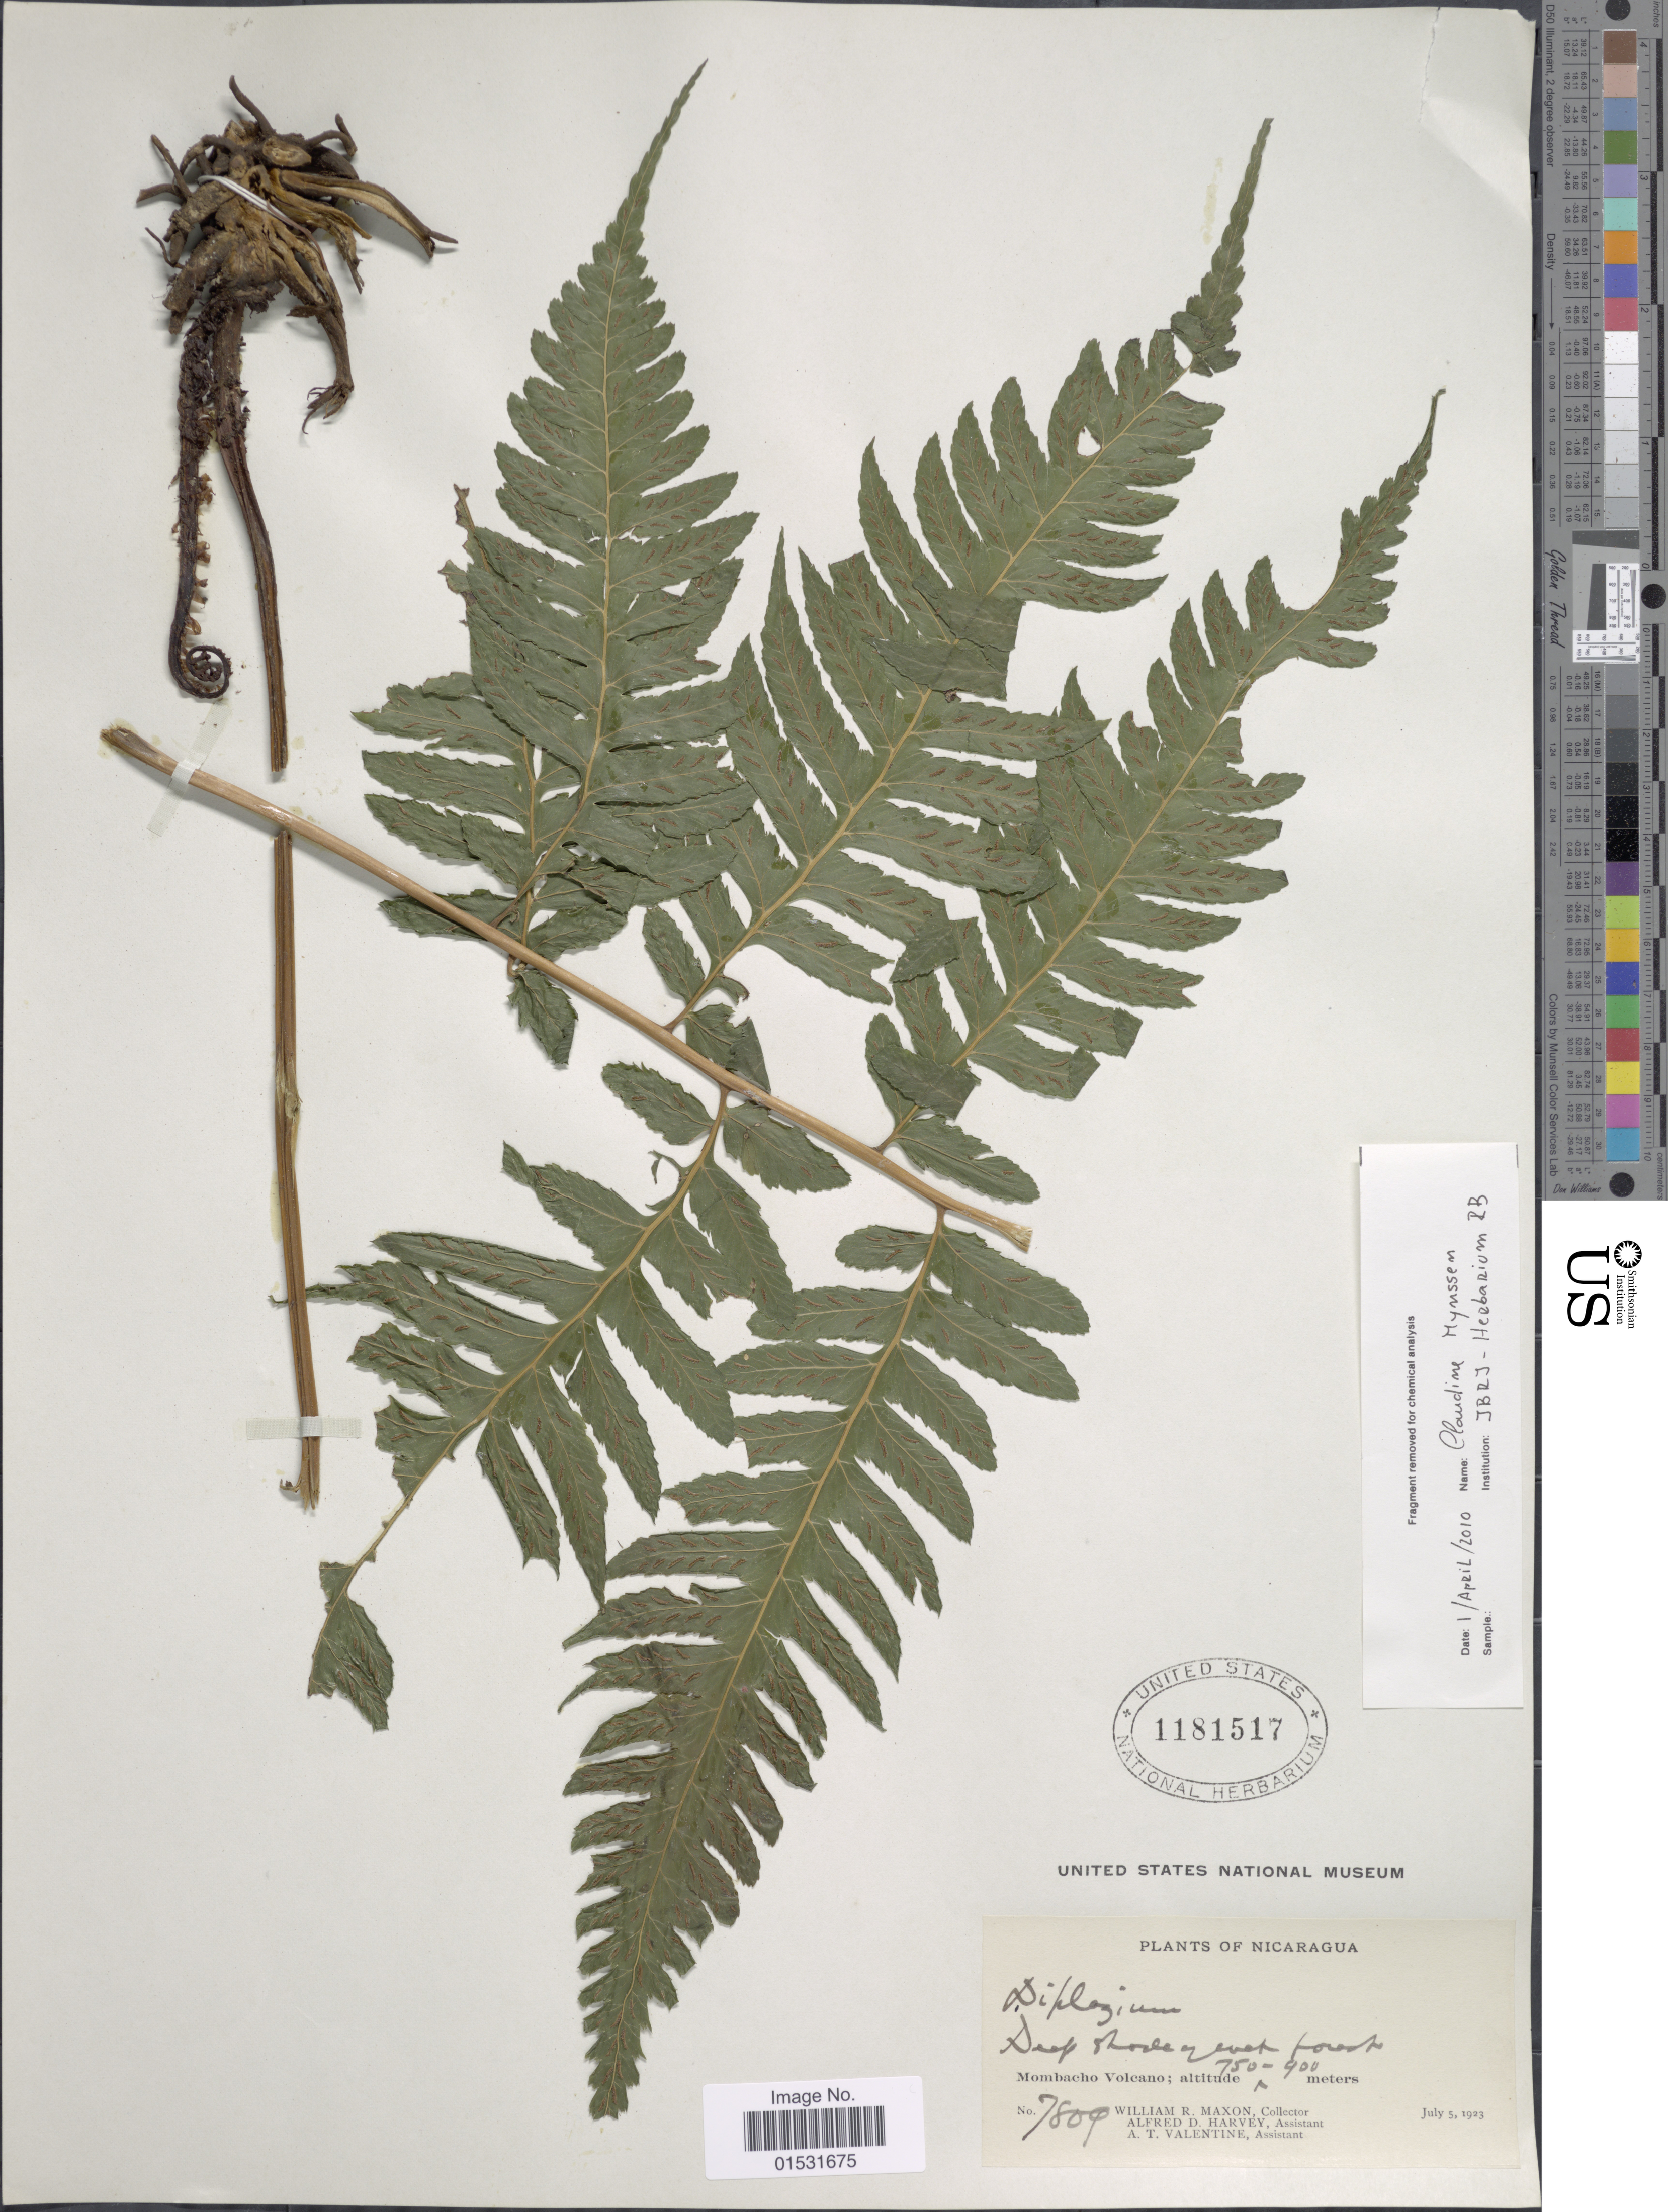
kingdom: Plantae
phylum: Tracheophyta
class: Polypodiopsida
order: Polypodiales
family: Athyriaceae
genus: Diplazium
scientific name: Diplazium cristatum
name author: (Desr.) Alston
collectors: W. R. Maxon, A. D. Harvey & A. Valentine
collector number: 7809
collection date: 1923-07-05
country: Nicaragua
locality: Mombacho Volcano.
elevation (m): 750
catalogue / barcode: US 1181517